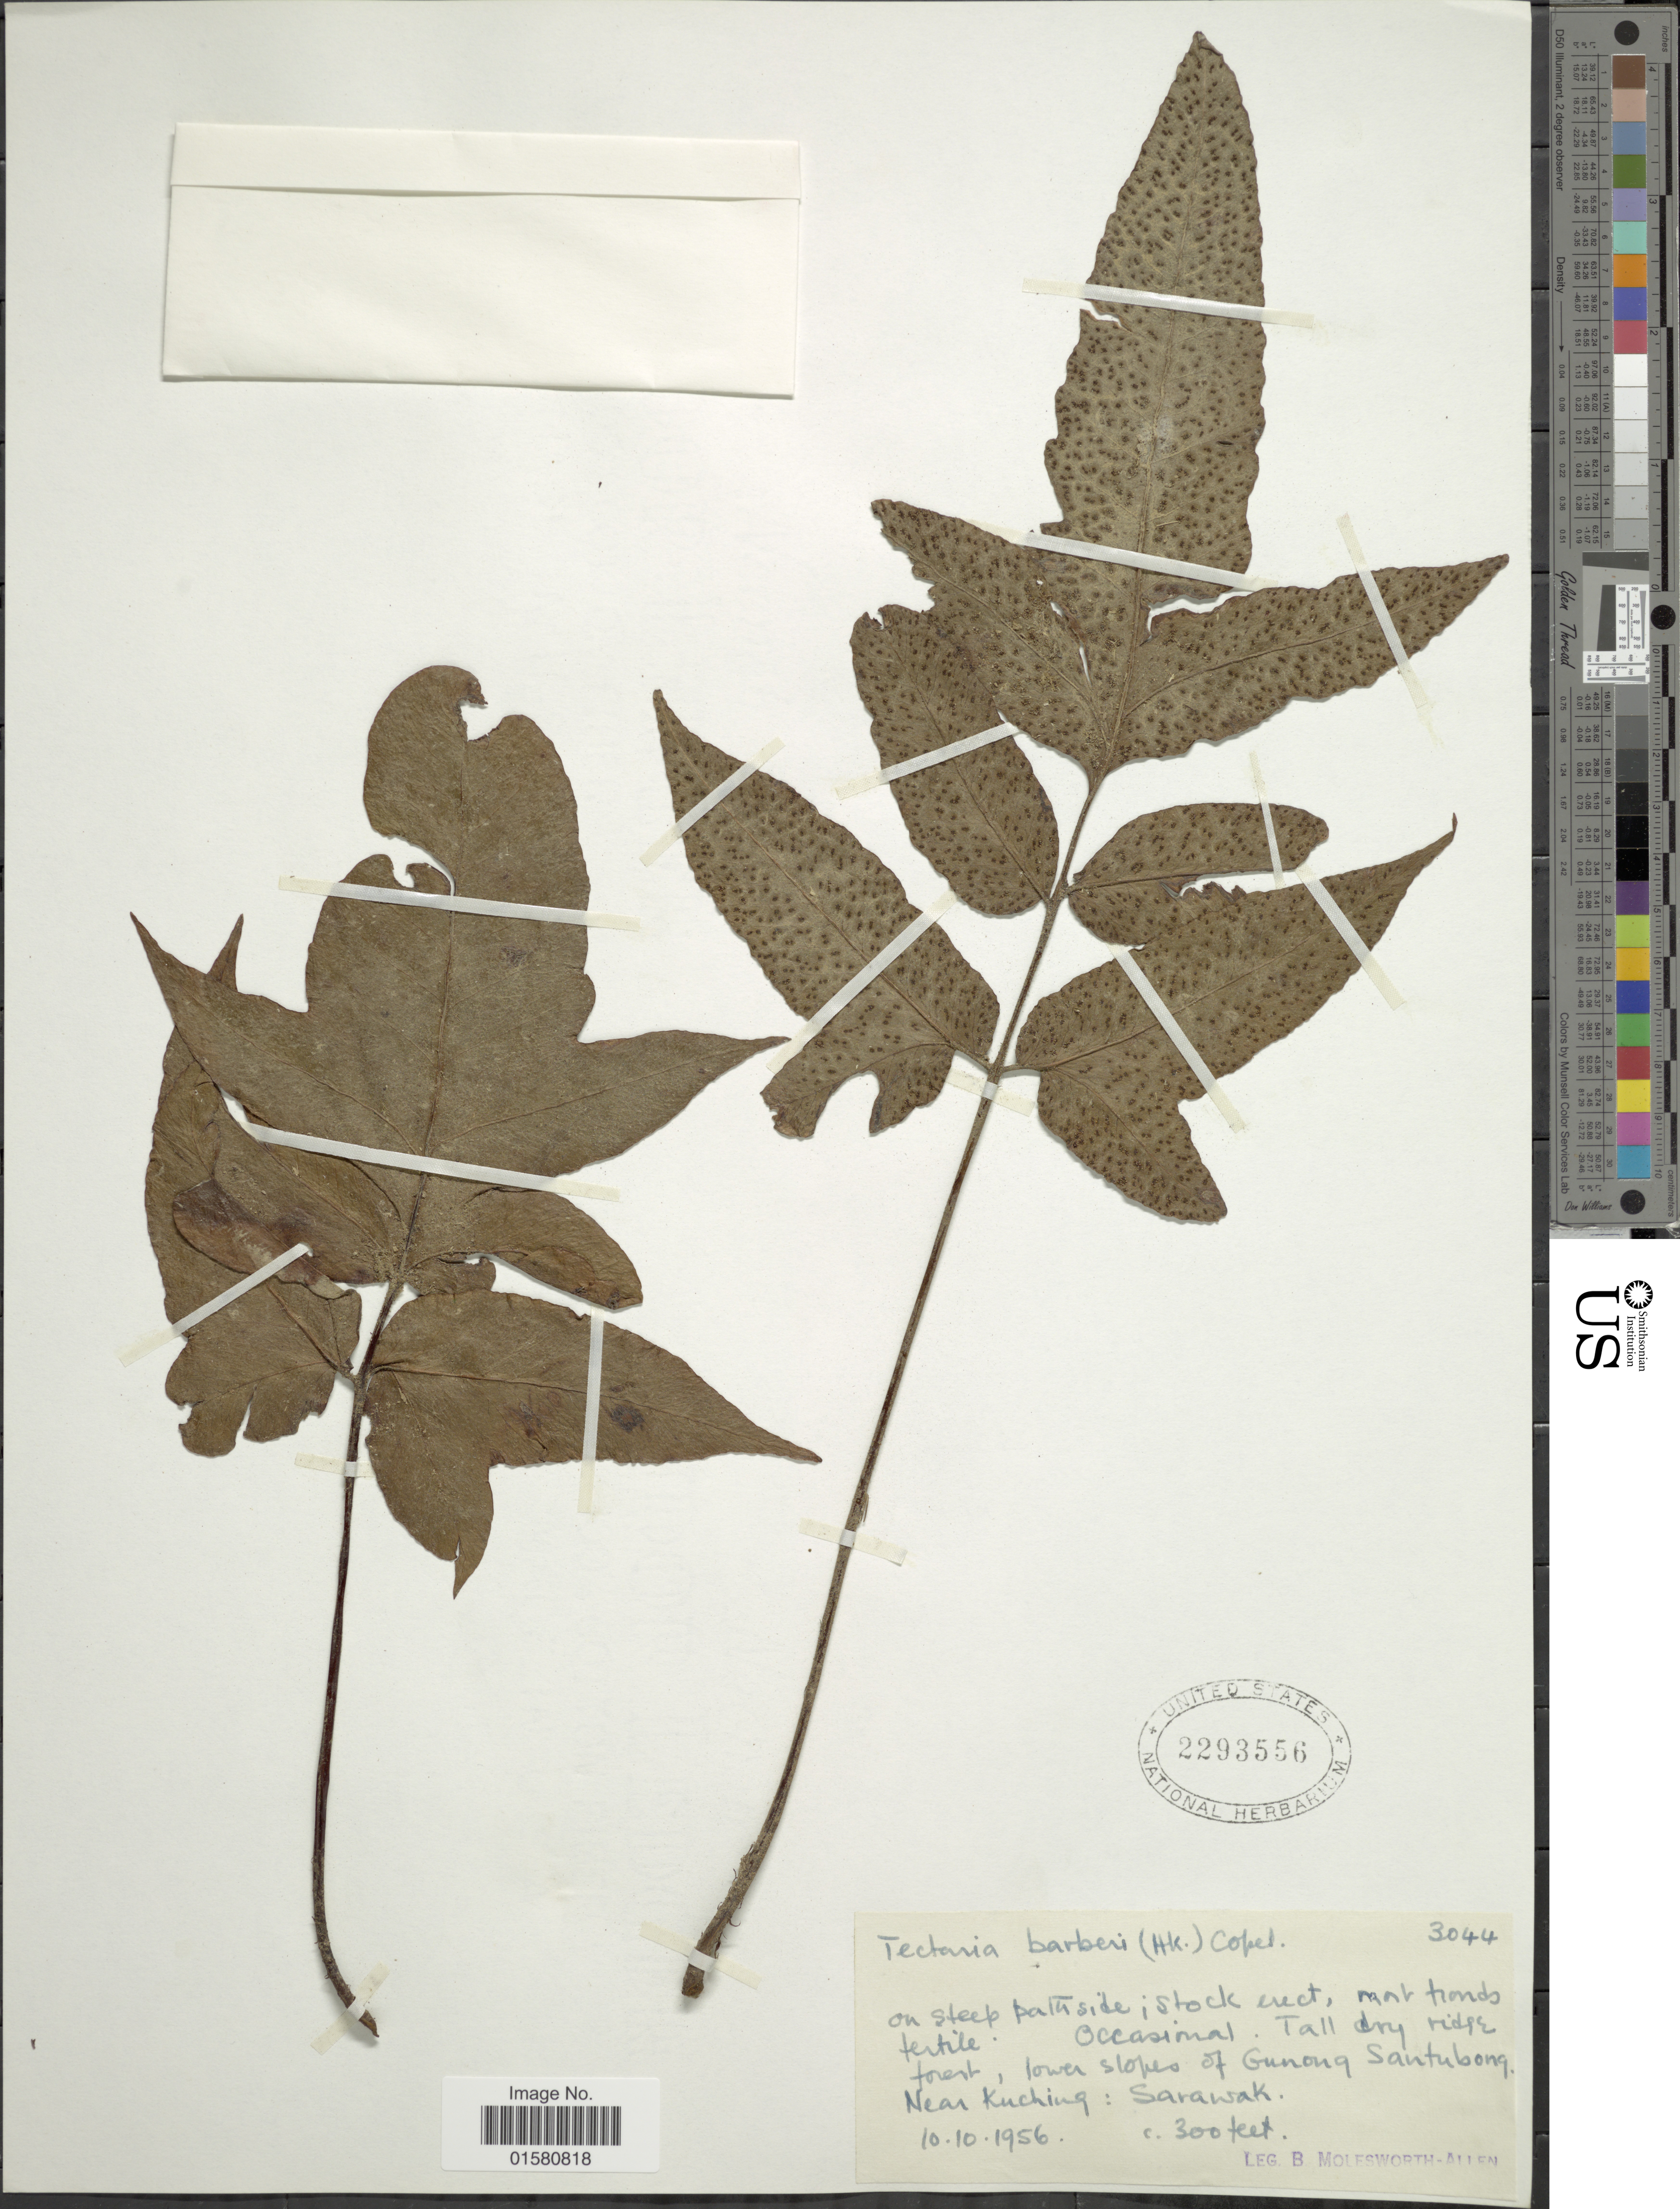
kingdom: Plantae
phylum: Tracheophyta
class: Polypodiopsida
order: Polypodiales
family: Tectariaceae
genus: Tectaria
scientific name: Tectaria barberi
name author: (Hook.) Copel.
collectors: B. E. G. Molesworth-Allen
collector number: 3044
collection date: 1956-10-10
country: Malaysia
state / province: Sarawak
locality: Tall dry ridge forest, lower slopes of Gunong Santubong Near Kuching:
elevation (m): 91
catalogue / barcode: US 2293556